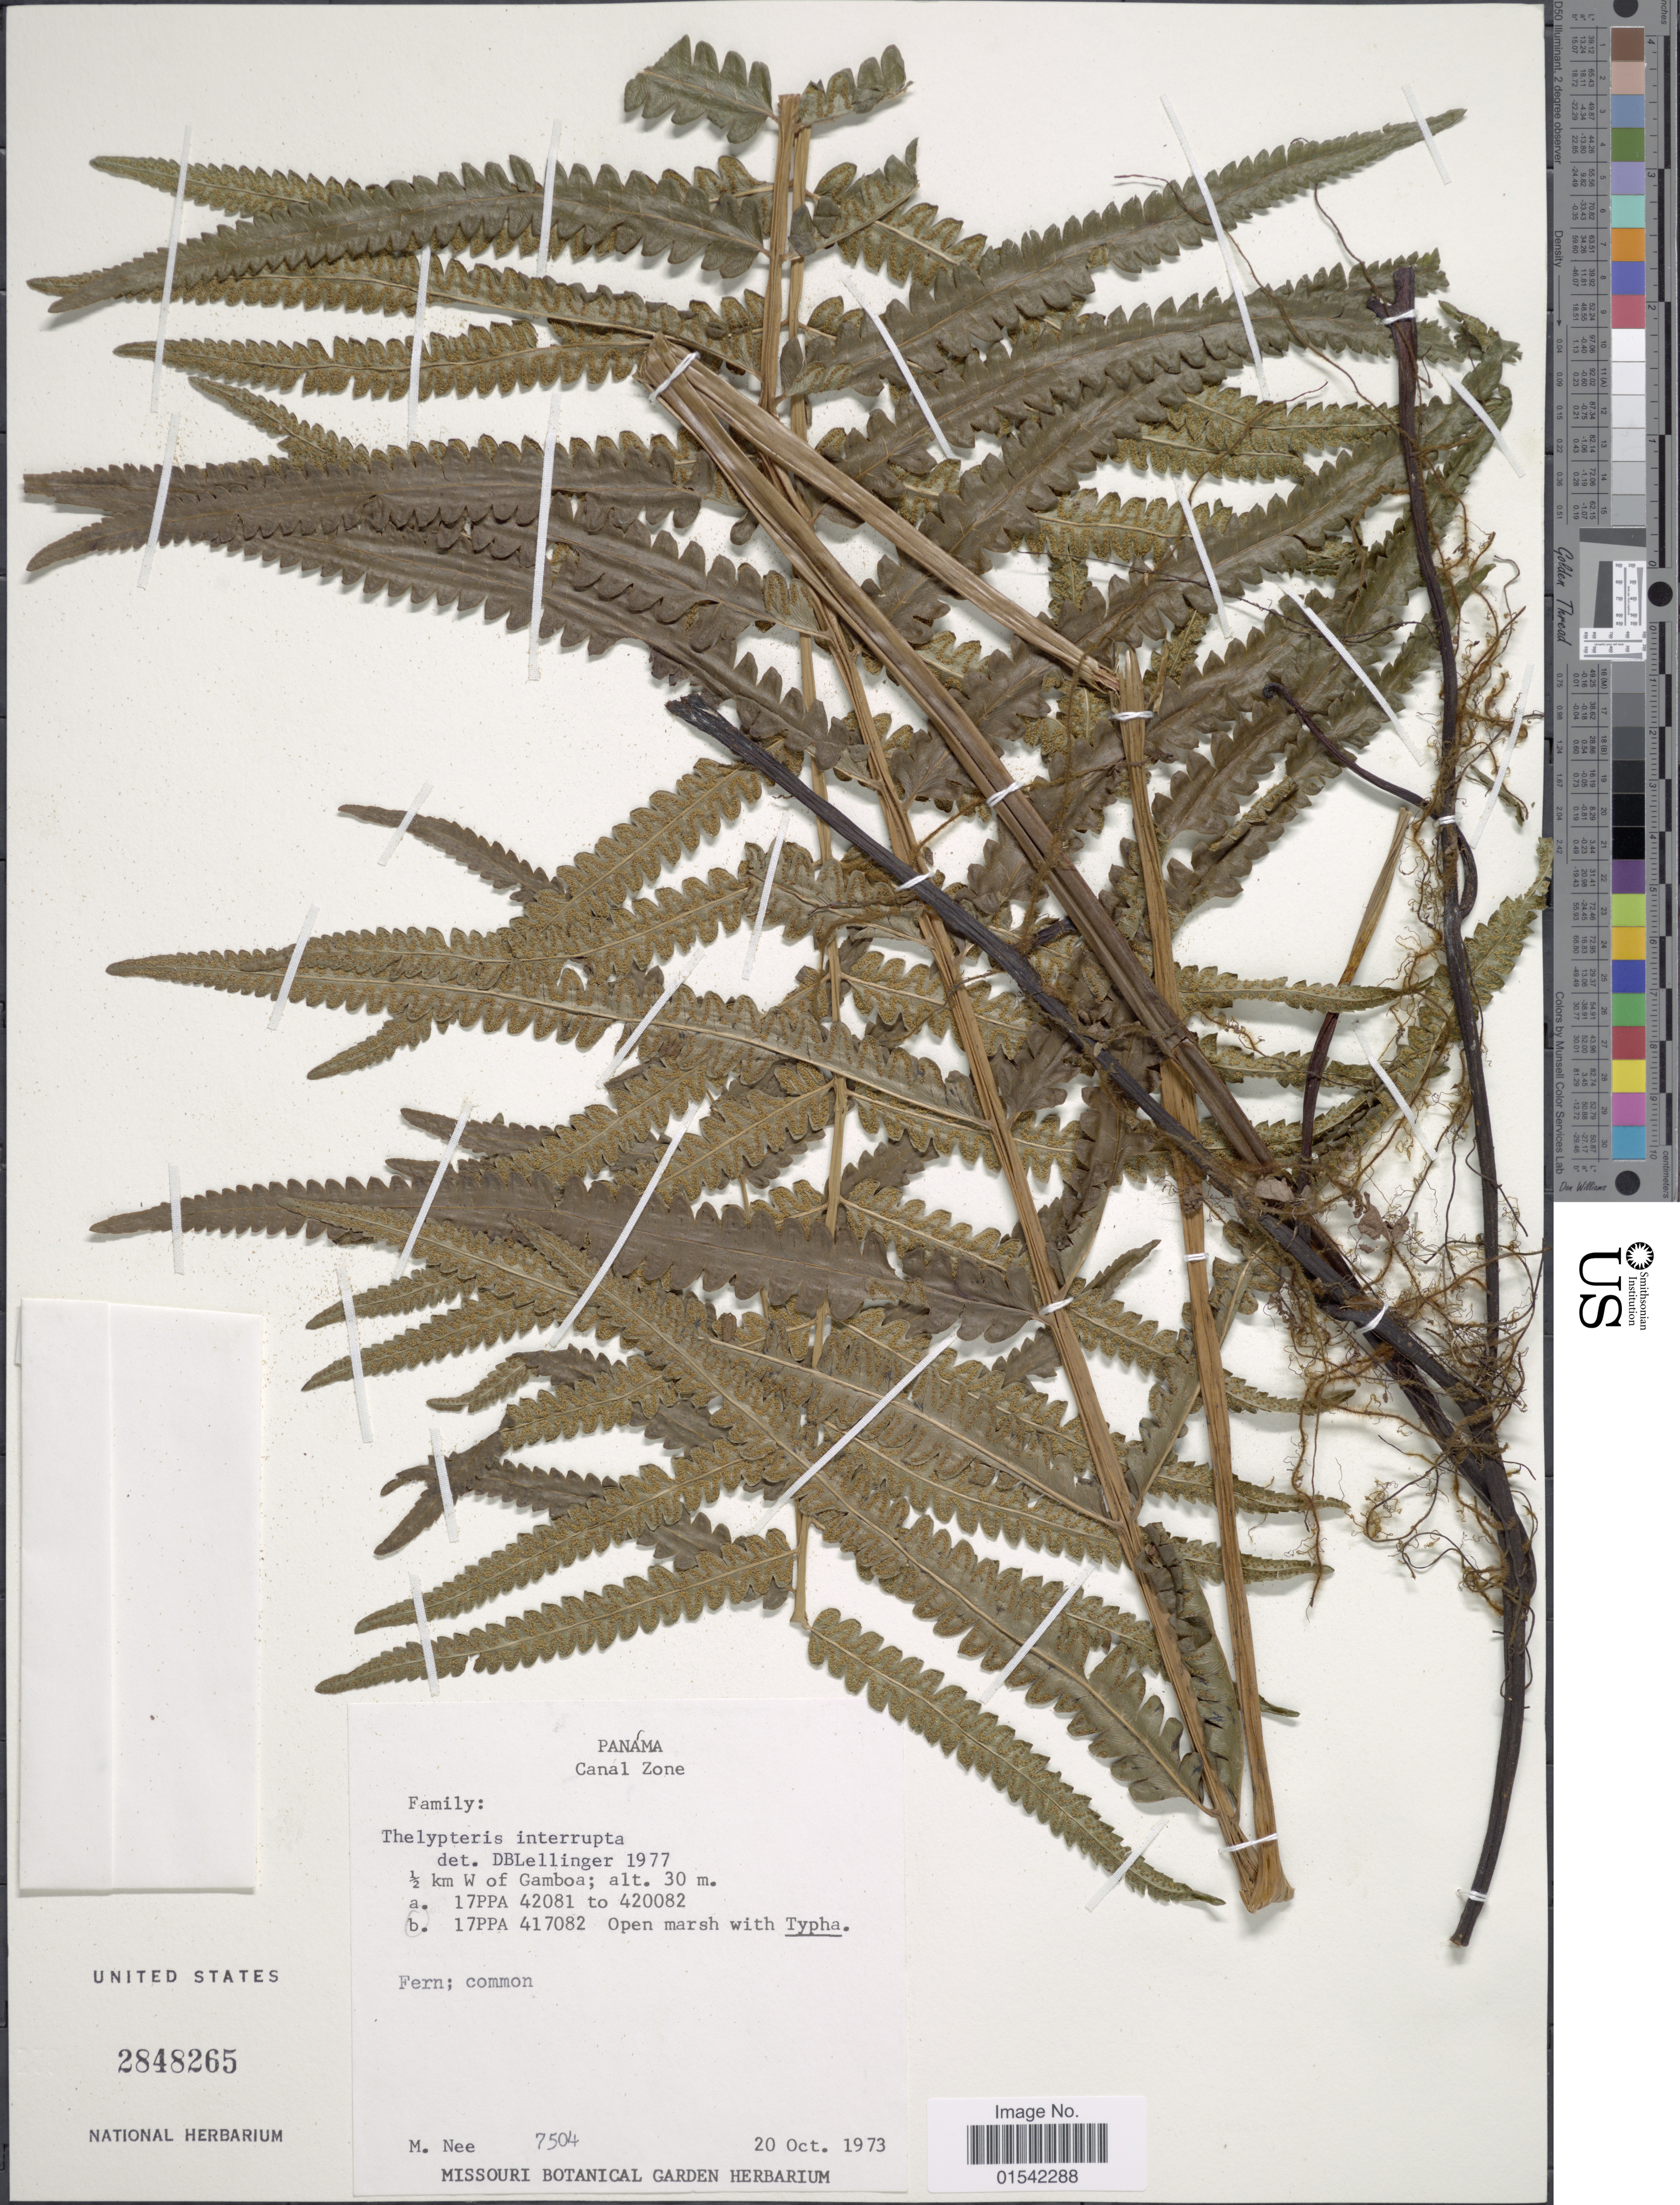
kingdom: Plantae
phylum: Tracheophyta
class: Polypodiopsida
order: Polypodiales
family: Thelypteridaceae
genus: Cyclosorus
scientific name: Cyclosorus interruptus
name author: (Willd.) H. Itô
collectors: M. Nee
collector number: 7504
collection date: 1973-10-20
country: Panama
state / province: Colón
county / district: Canal Zone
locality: ½ km W of Gamboa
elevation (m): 30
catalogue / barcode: US 2848265